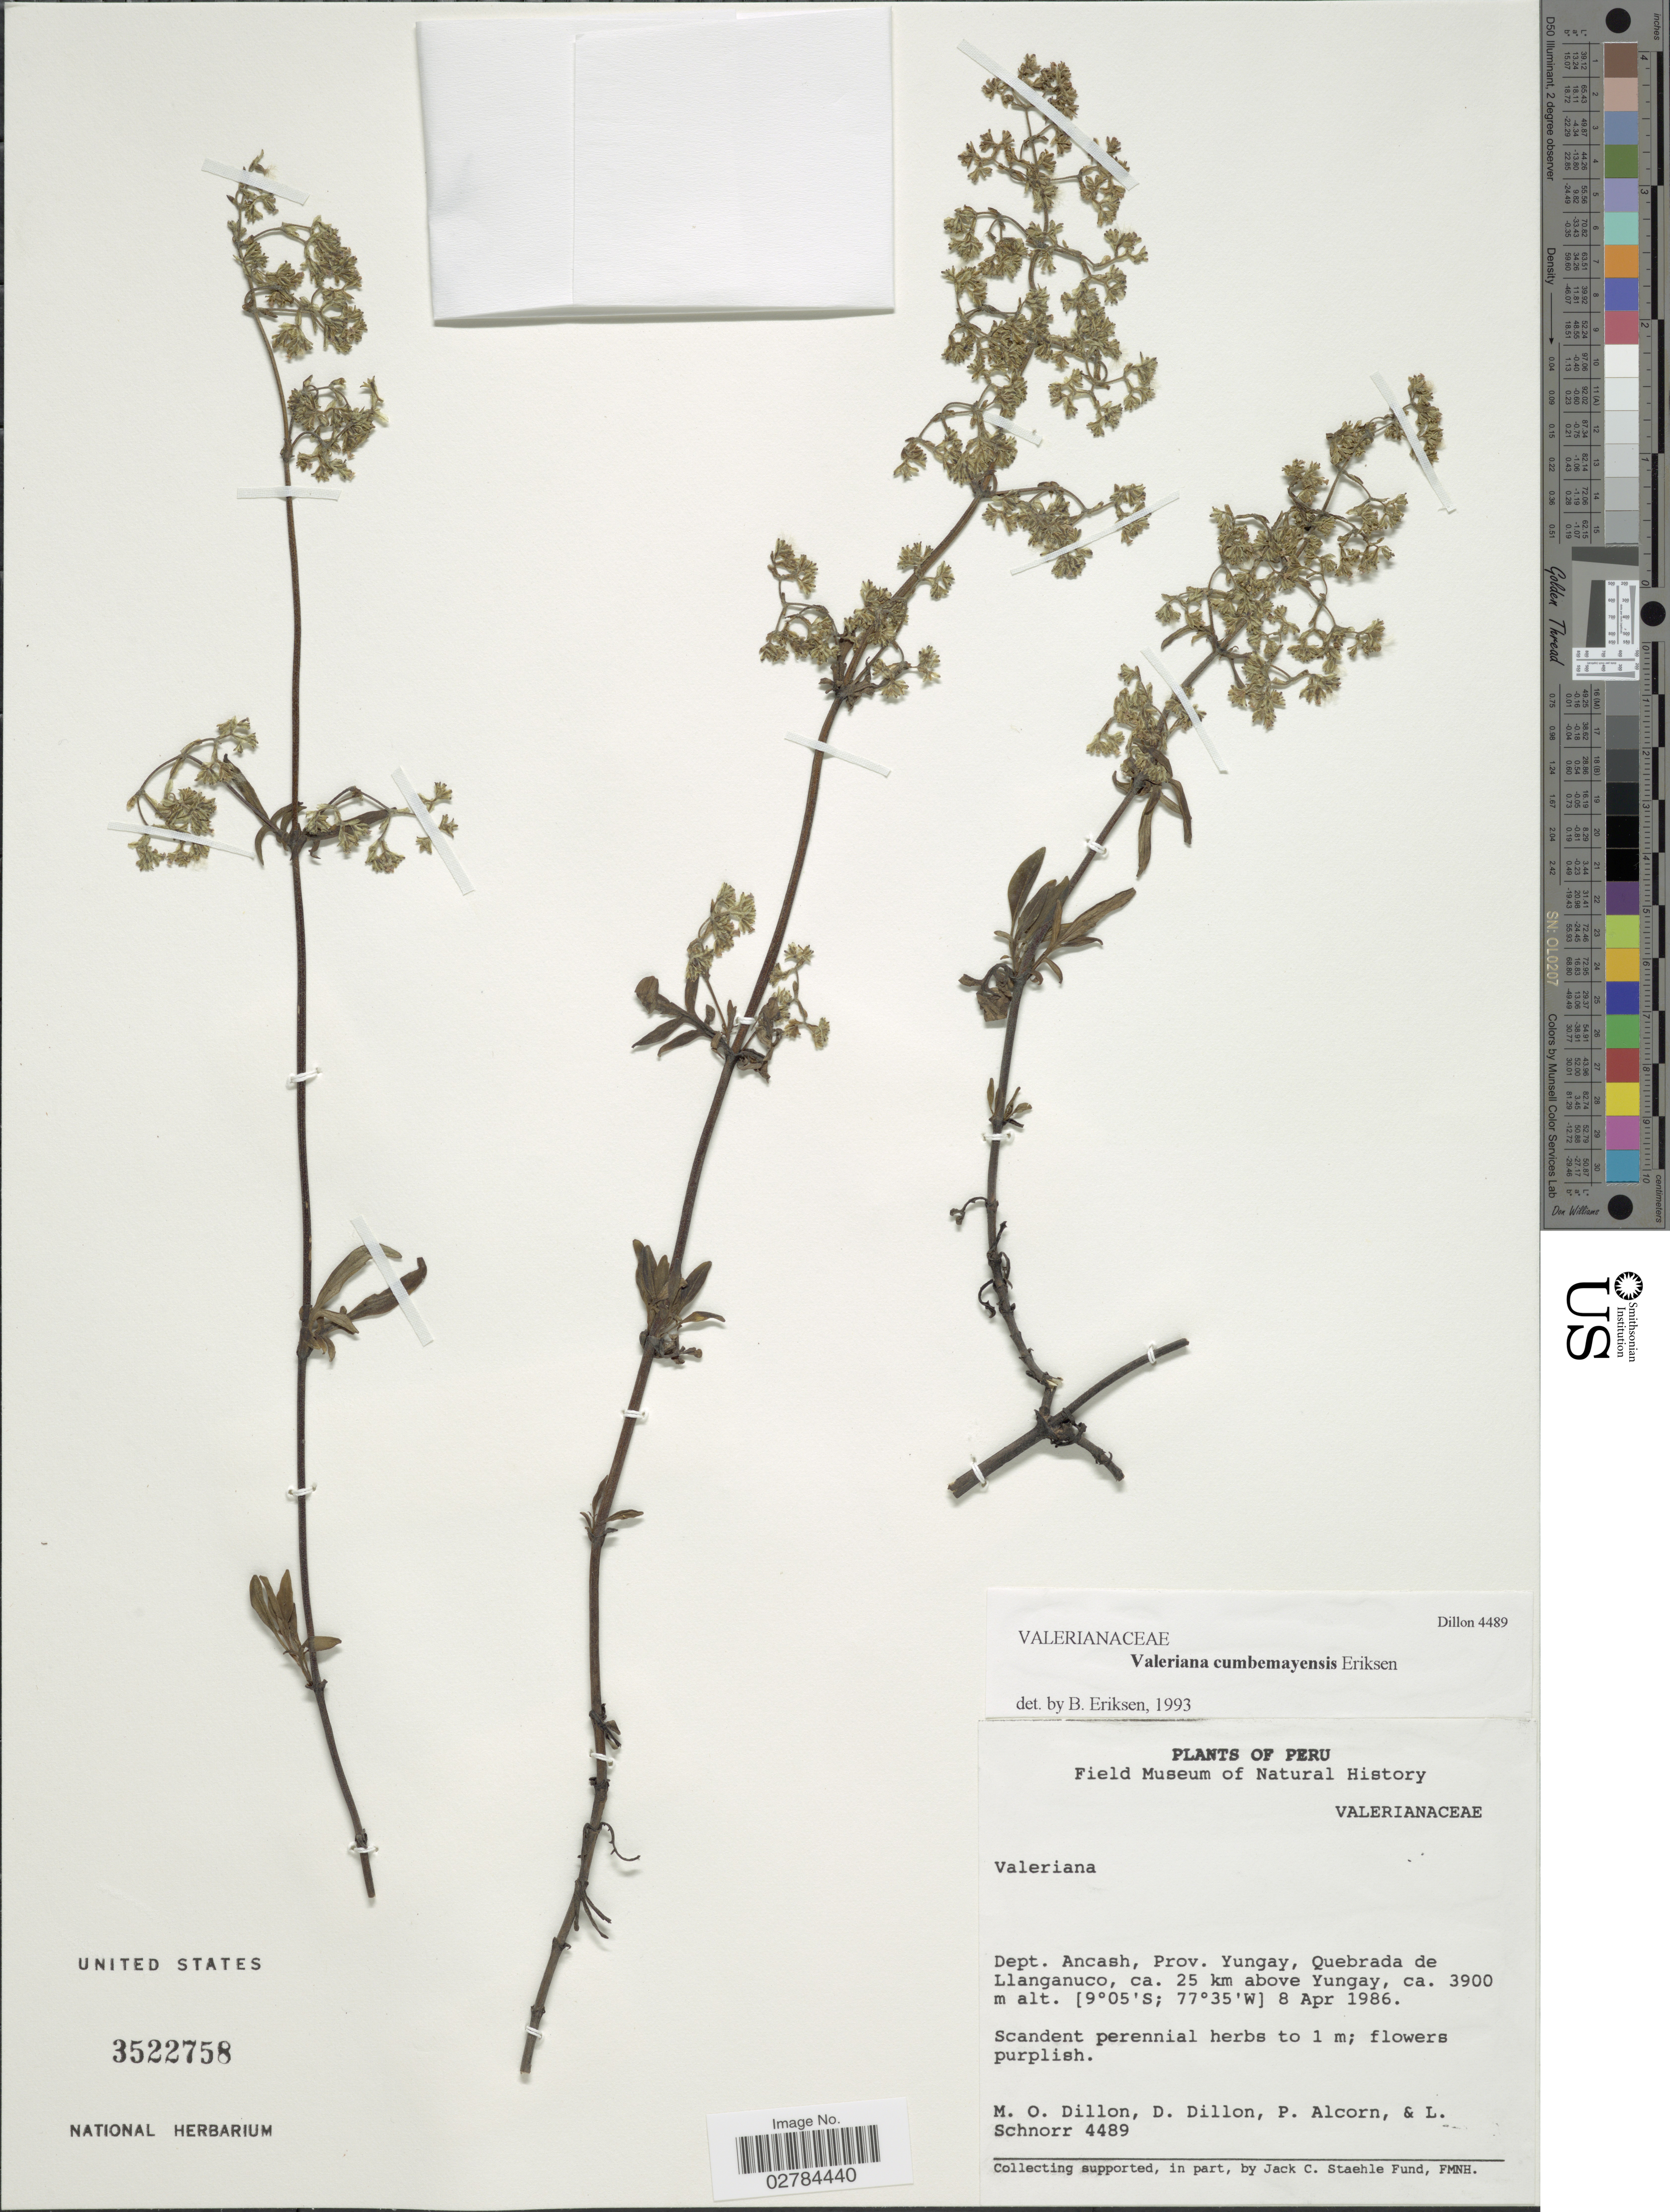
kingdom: Plantae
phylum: Tracheophyta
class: Magnoliopsida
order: Dipsacales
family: Caprifoliaceae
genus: Valeriana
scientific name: Valeriana cumbemayensis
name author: B. Eriksen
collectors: M. O. Dillon, D. Dillon, P. Alcorn & L. Schnorr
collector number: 4489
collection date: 1986-04-08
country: Peru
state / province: Ancash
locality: Dept. Ancash, Prov. Yungay, Quebrada de Llaganuco, ca. 25 km above Yungay.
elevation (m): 3900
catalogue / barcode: US 3522758